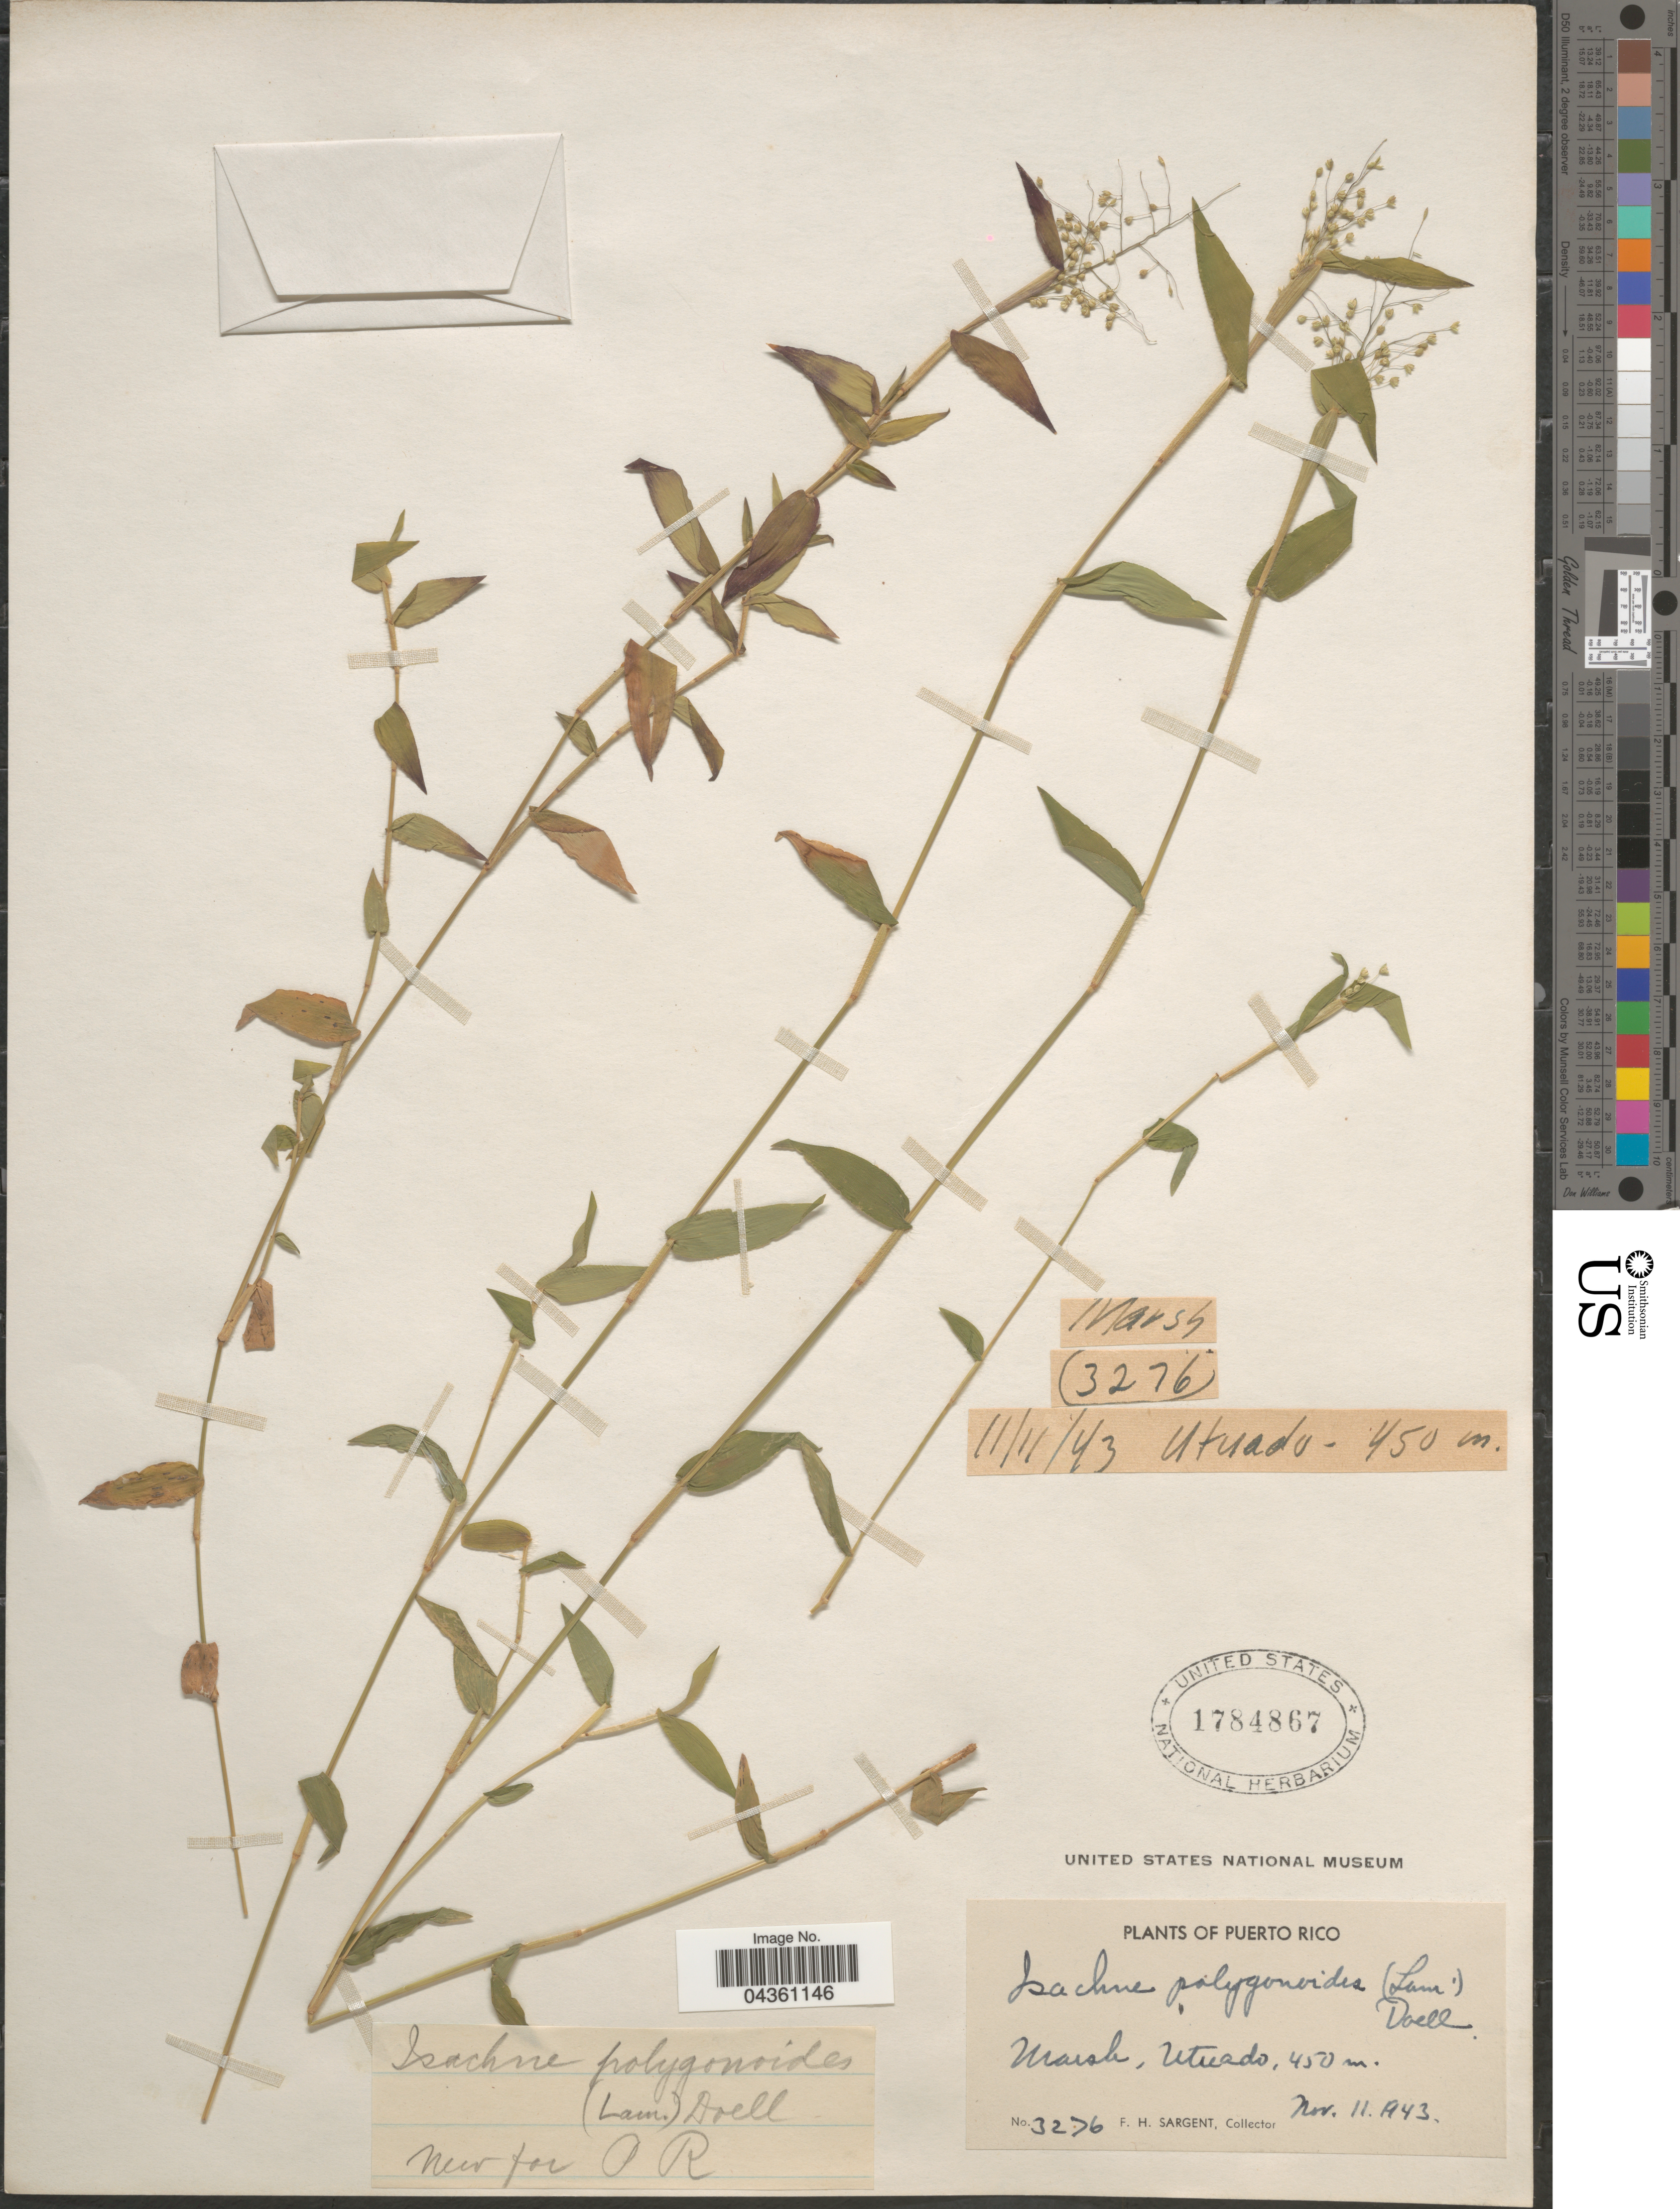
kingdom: Plantae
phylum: Tracheophyta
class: Liliopsida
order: Poales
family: Poaceae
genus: Isachne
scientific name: Isachne polygonoides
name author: (Lam.) Döll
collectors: F. H. Sargent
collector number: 3276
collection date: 1943-11-11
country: Puerto Rico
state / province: Utuado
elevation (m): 450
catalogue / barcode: US 1784867